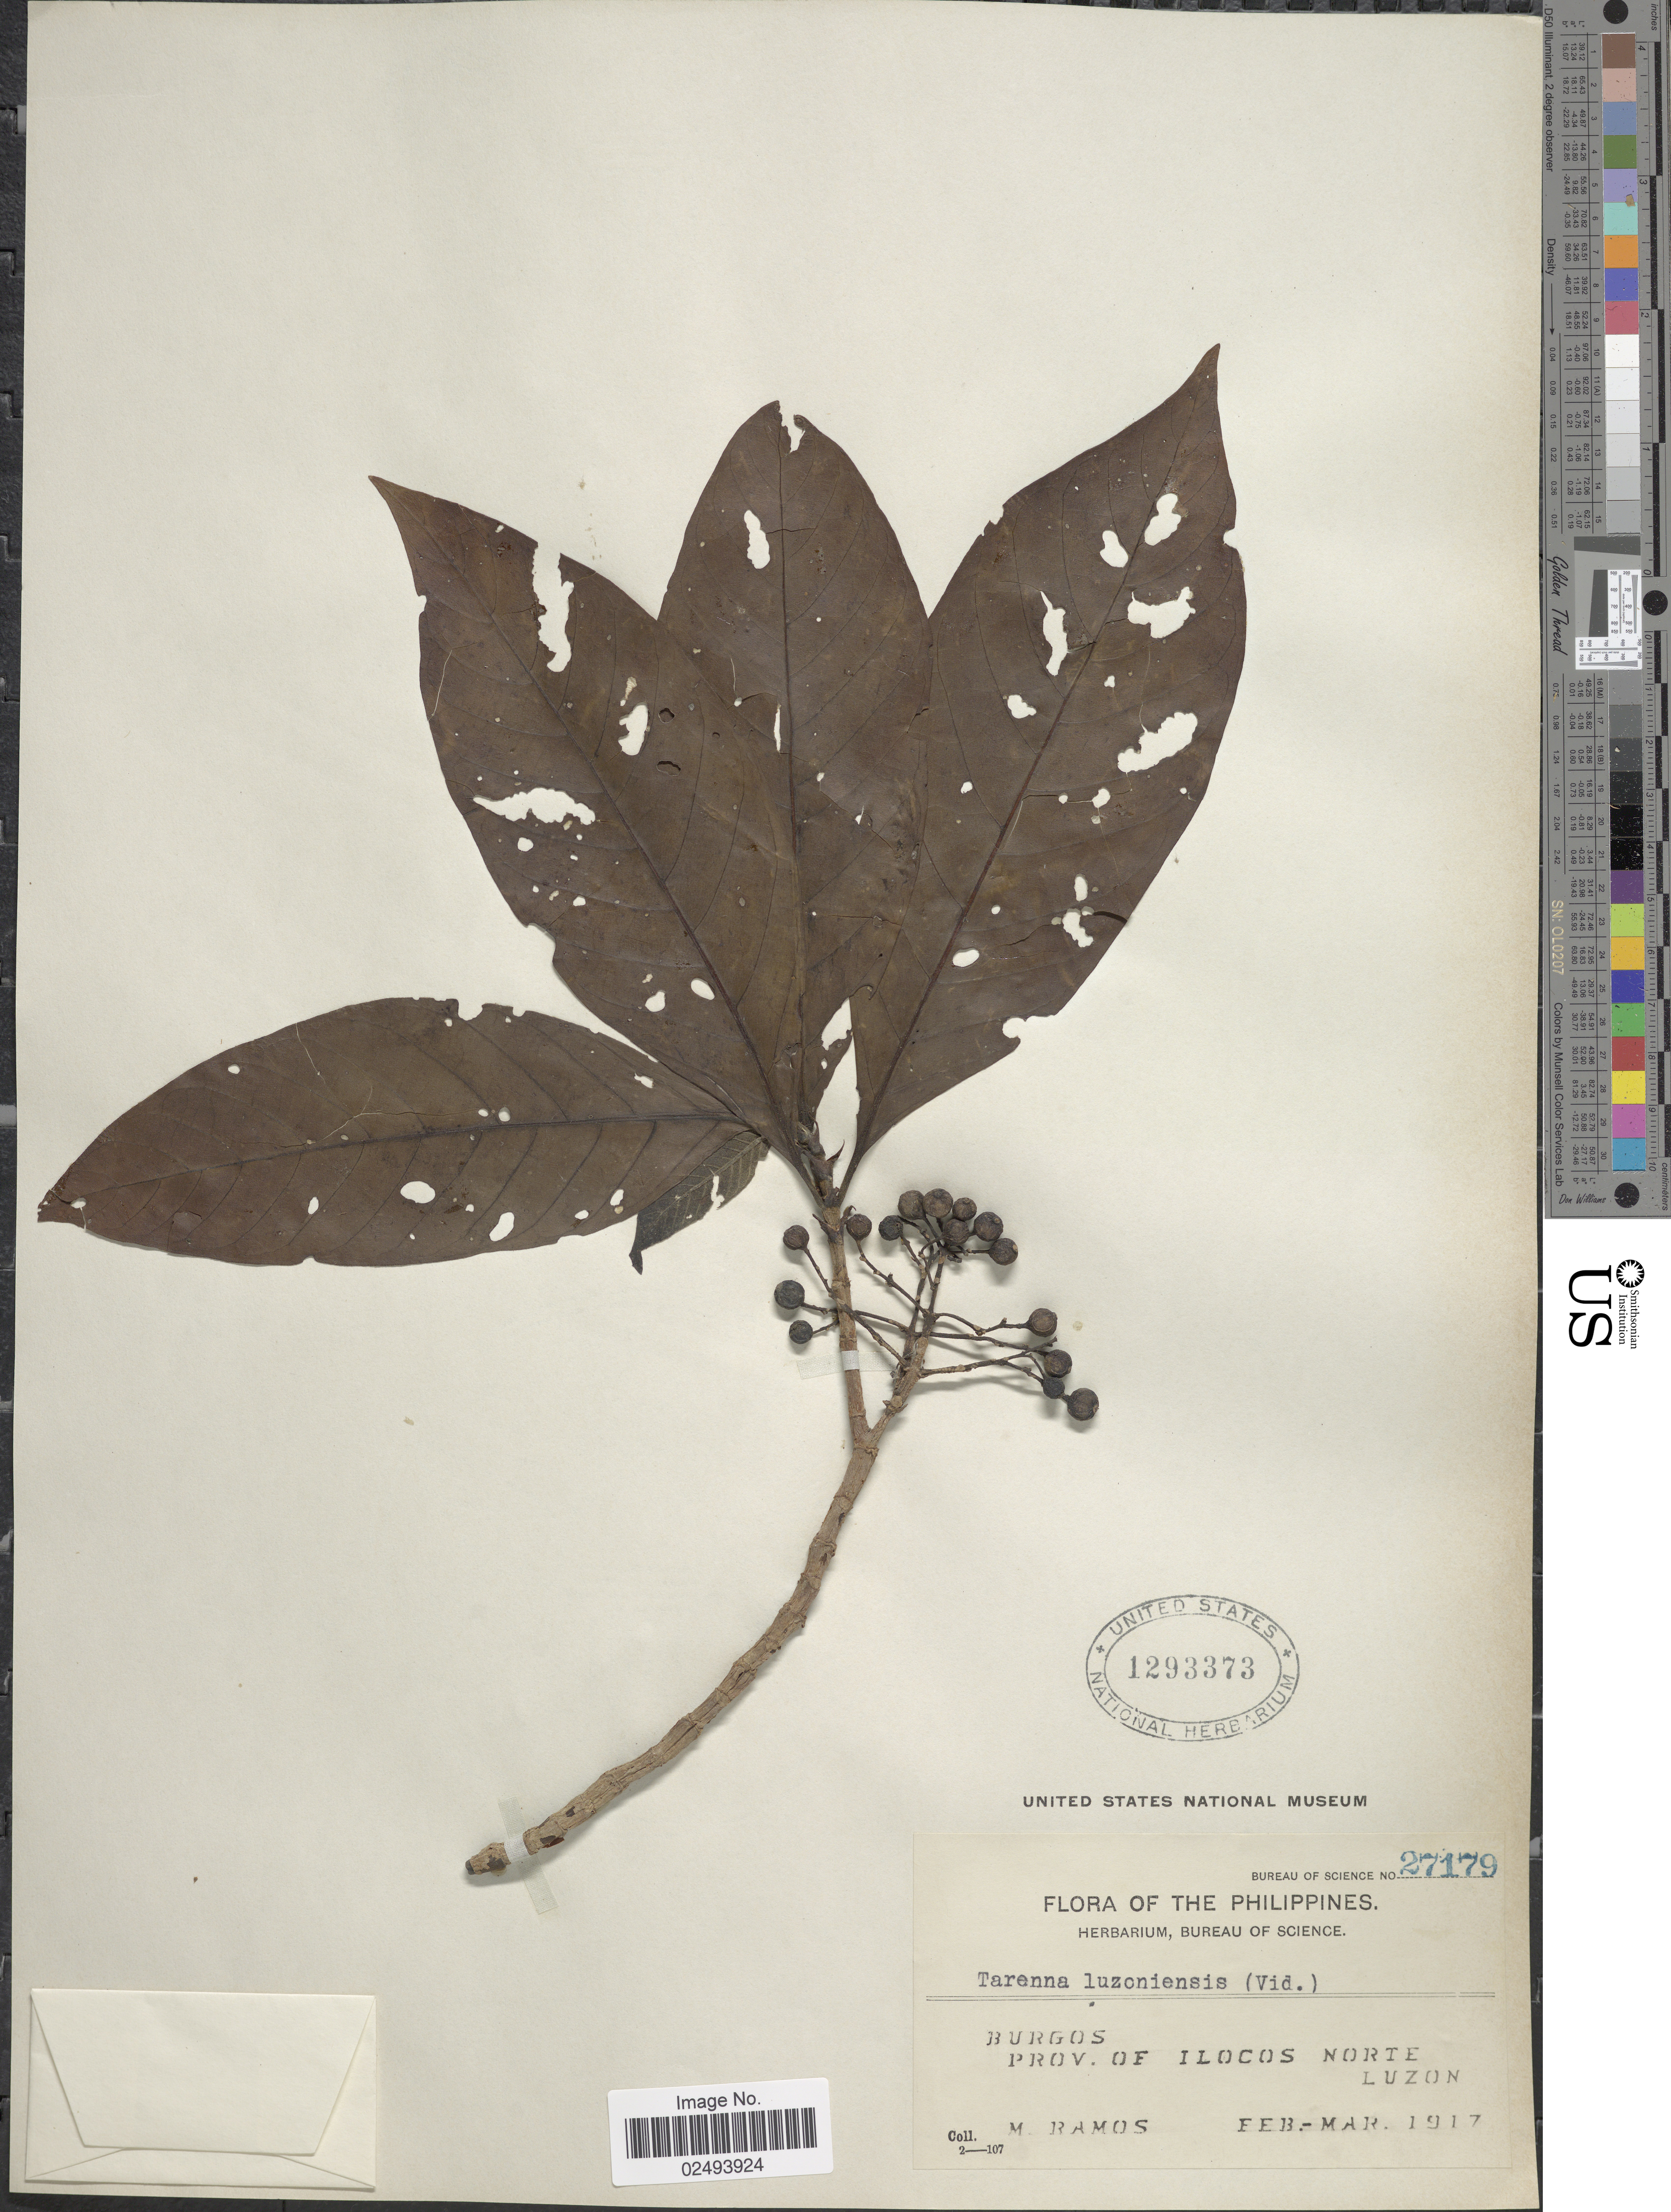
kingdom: Plantae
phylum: Tracheophyta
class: Magnoliopsida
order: Gentianales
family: Rubiaceae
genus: Tarenna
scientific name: Tarenna luzoniensis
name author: (S. Vidal) Bremek.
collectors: M. Ramos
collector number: Bureau of Science 27179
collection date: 1917-02/1917-03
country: Philippines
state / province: Ilocos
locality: Burgos, Prov. of Ilocos Norte Luzon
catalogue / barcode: US 1293373